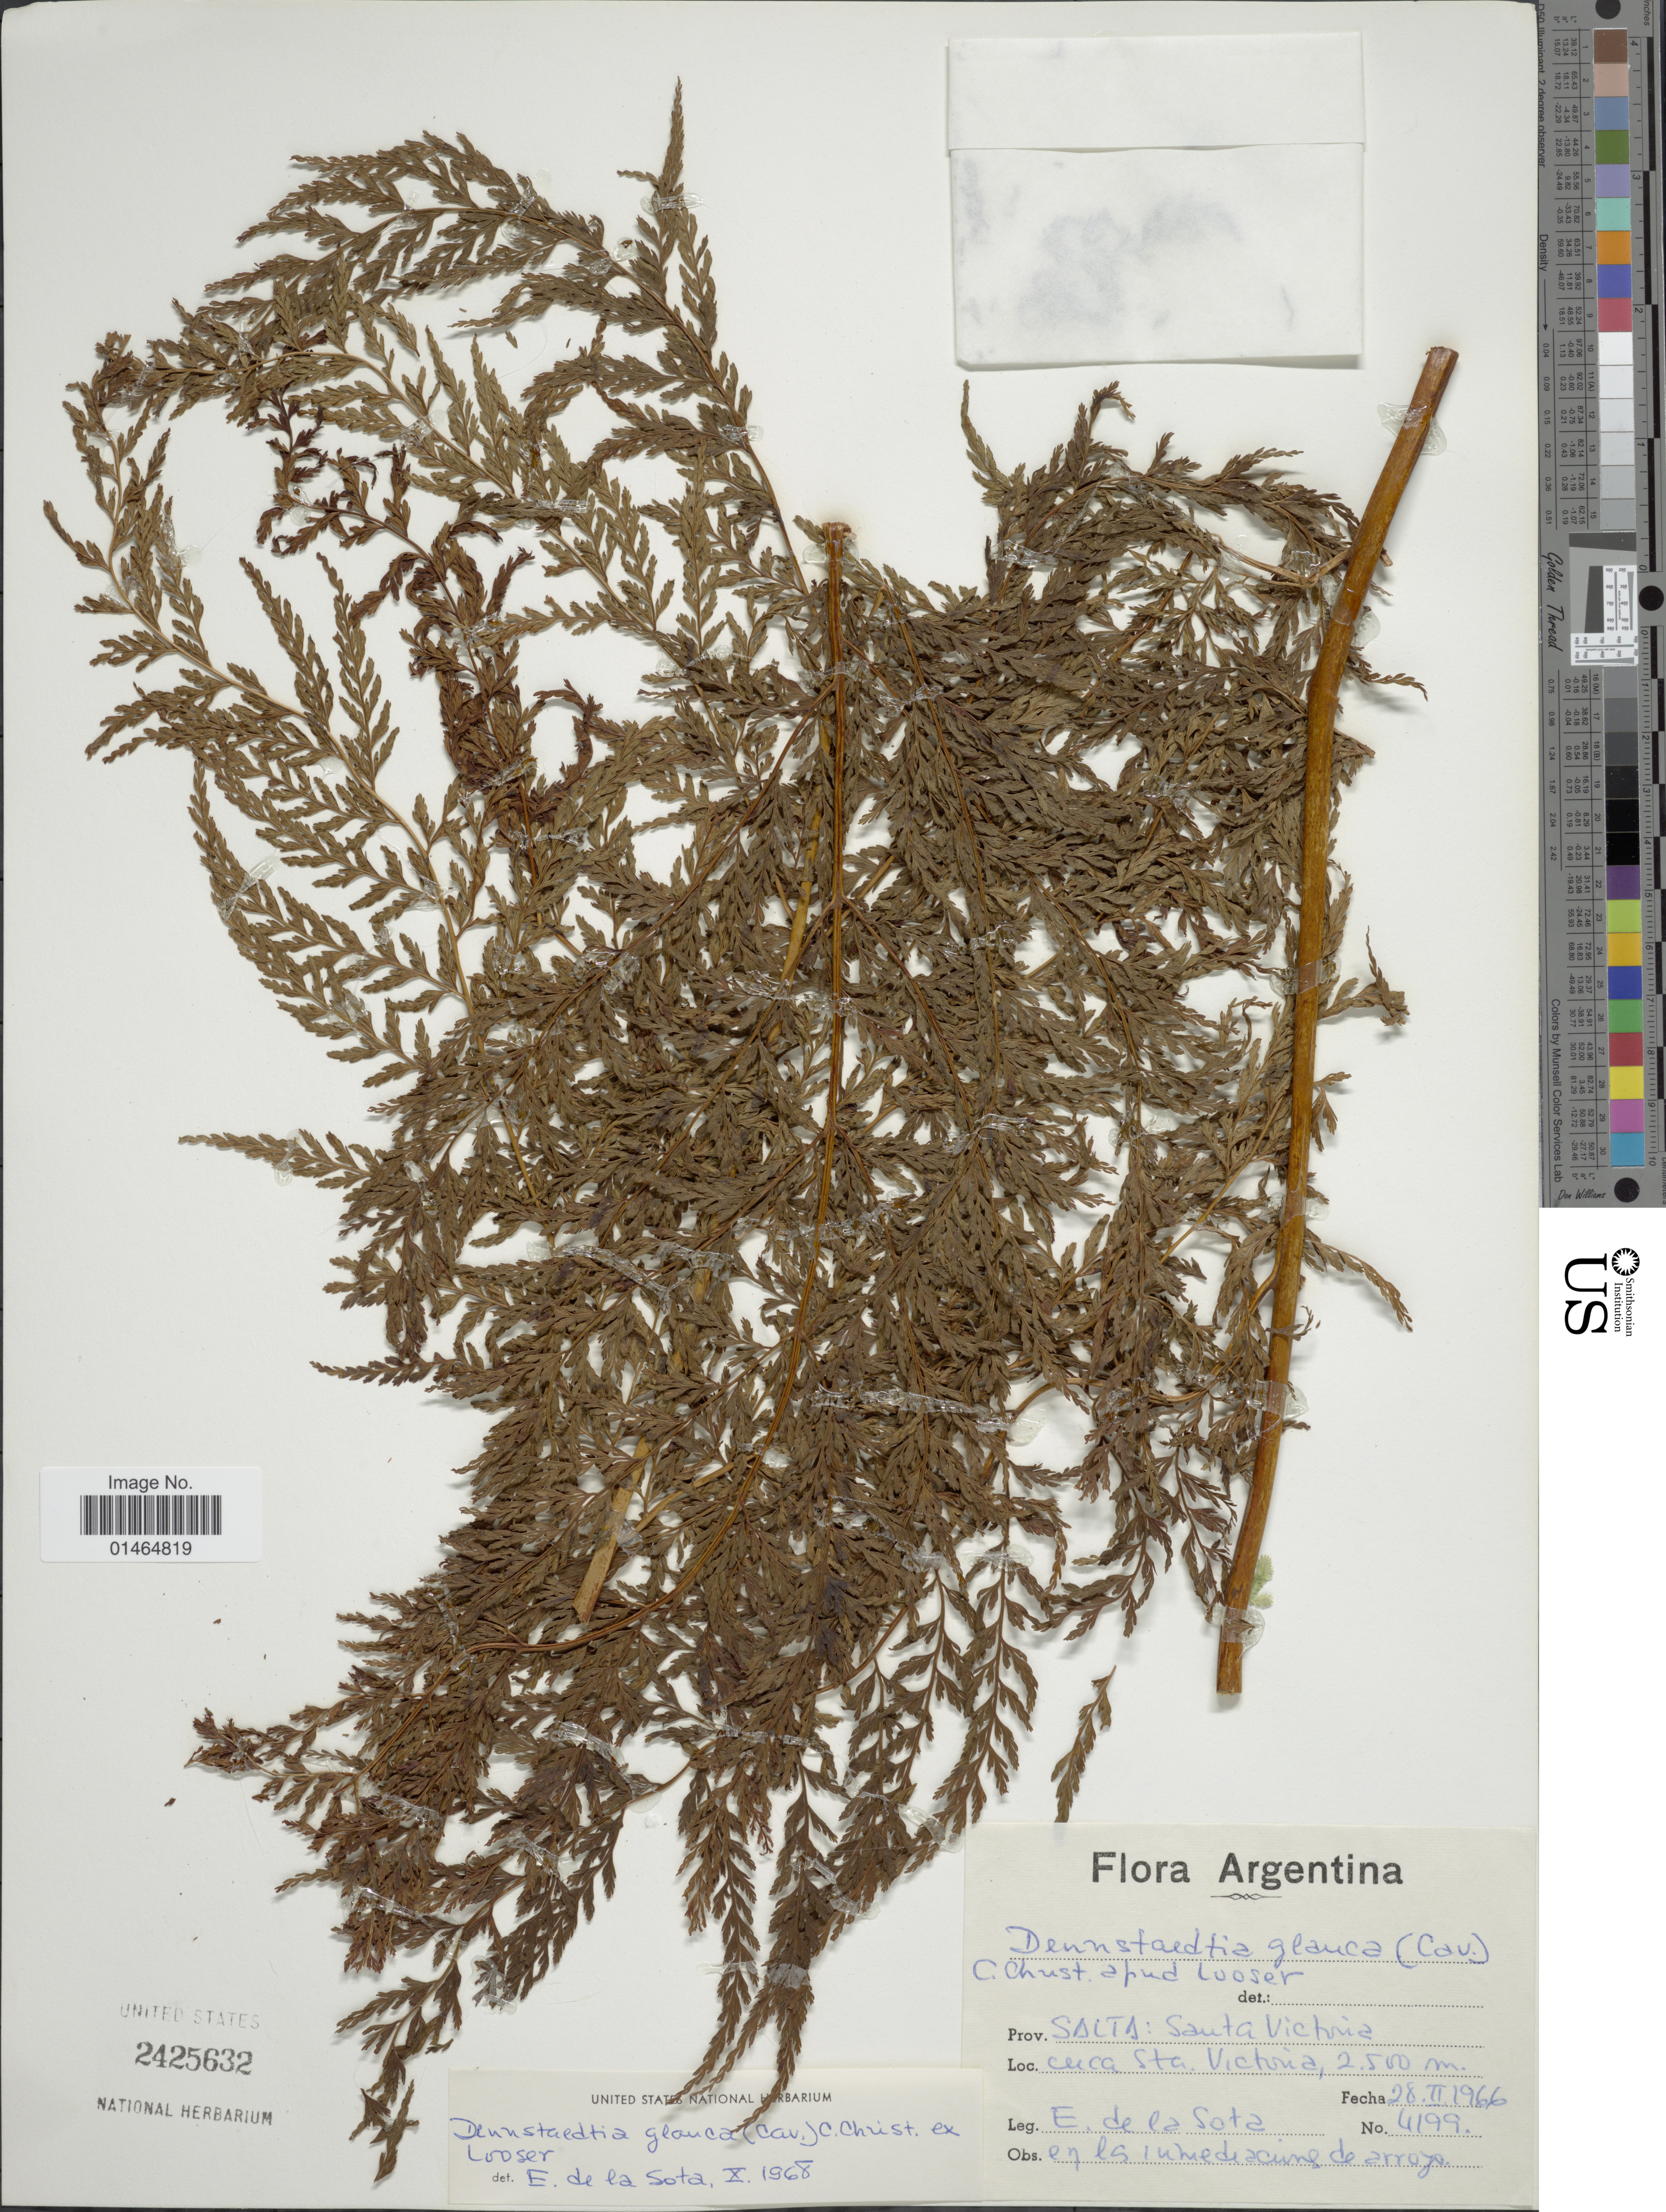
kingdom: Plantae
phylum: Tracheophyta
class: Polypodiopsida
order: Polypodiales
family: Dennstaedtiaceae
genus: Dennstaedtia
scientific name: Dennstaedtia glauca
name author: (Cav.) C. Chr.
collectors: E. R. de la Sota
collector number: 4199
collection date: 1966-02-28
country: Argentina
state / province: Salta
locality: Santa Victoria. Cerca Sta. Victoria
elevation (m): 2500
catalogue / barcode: US 2425632